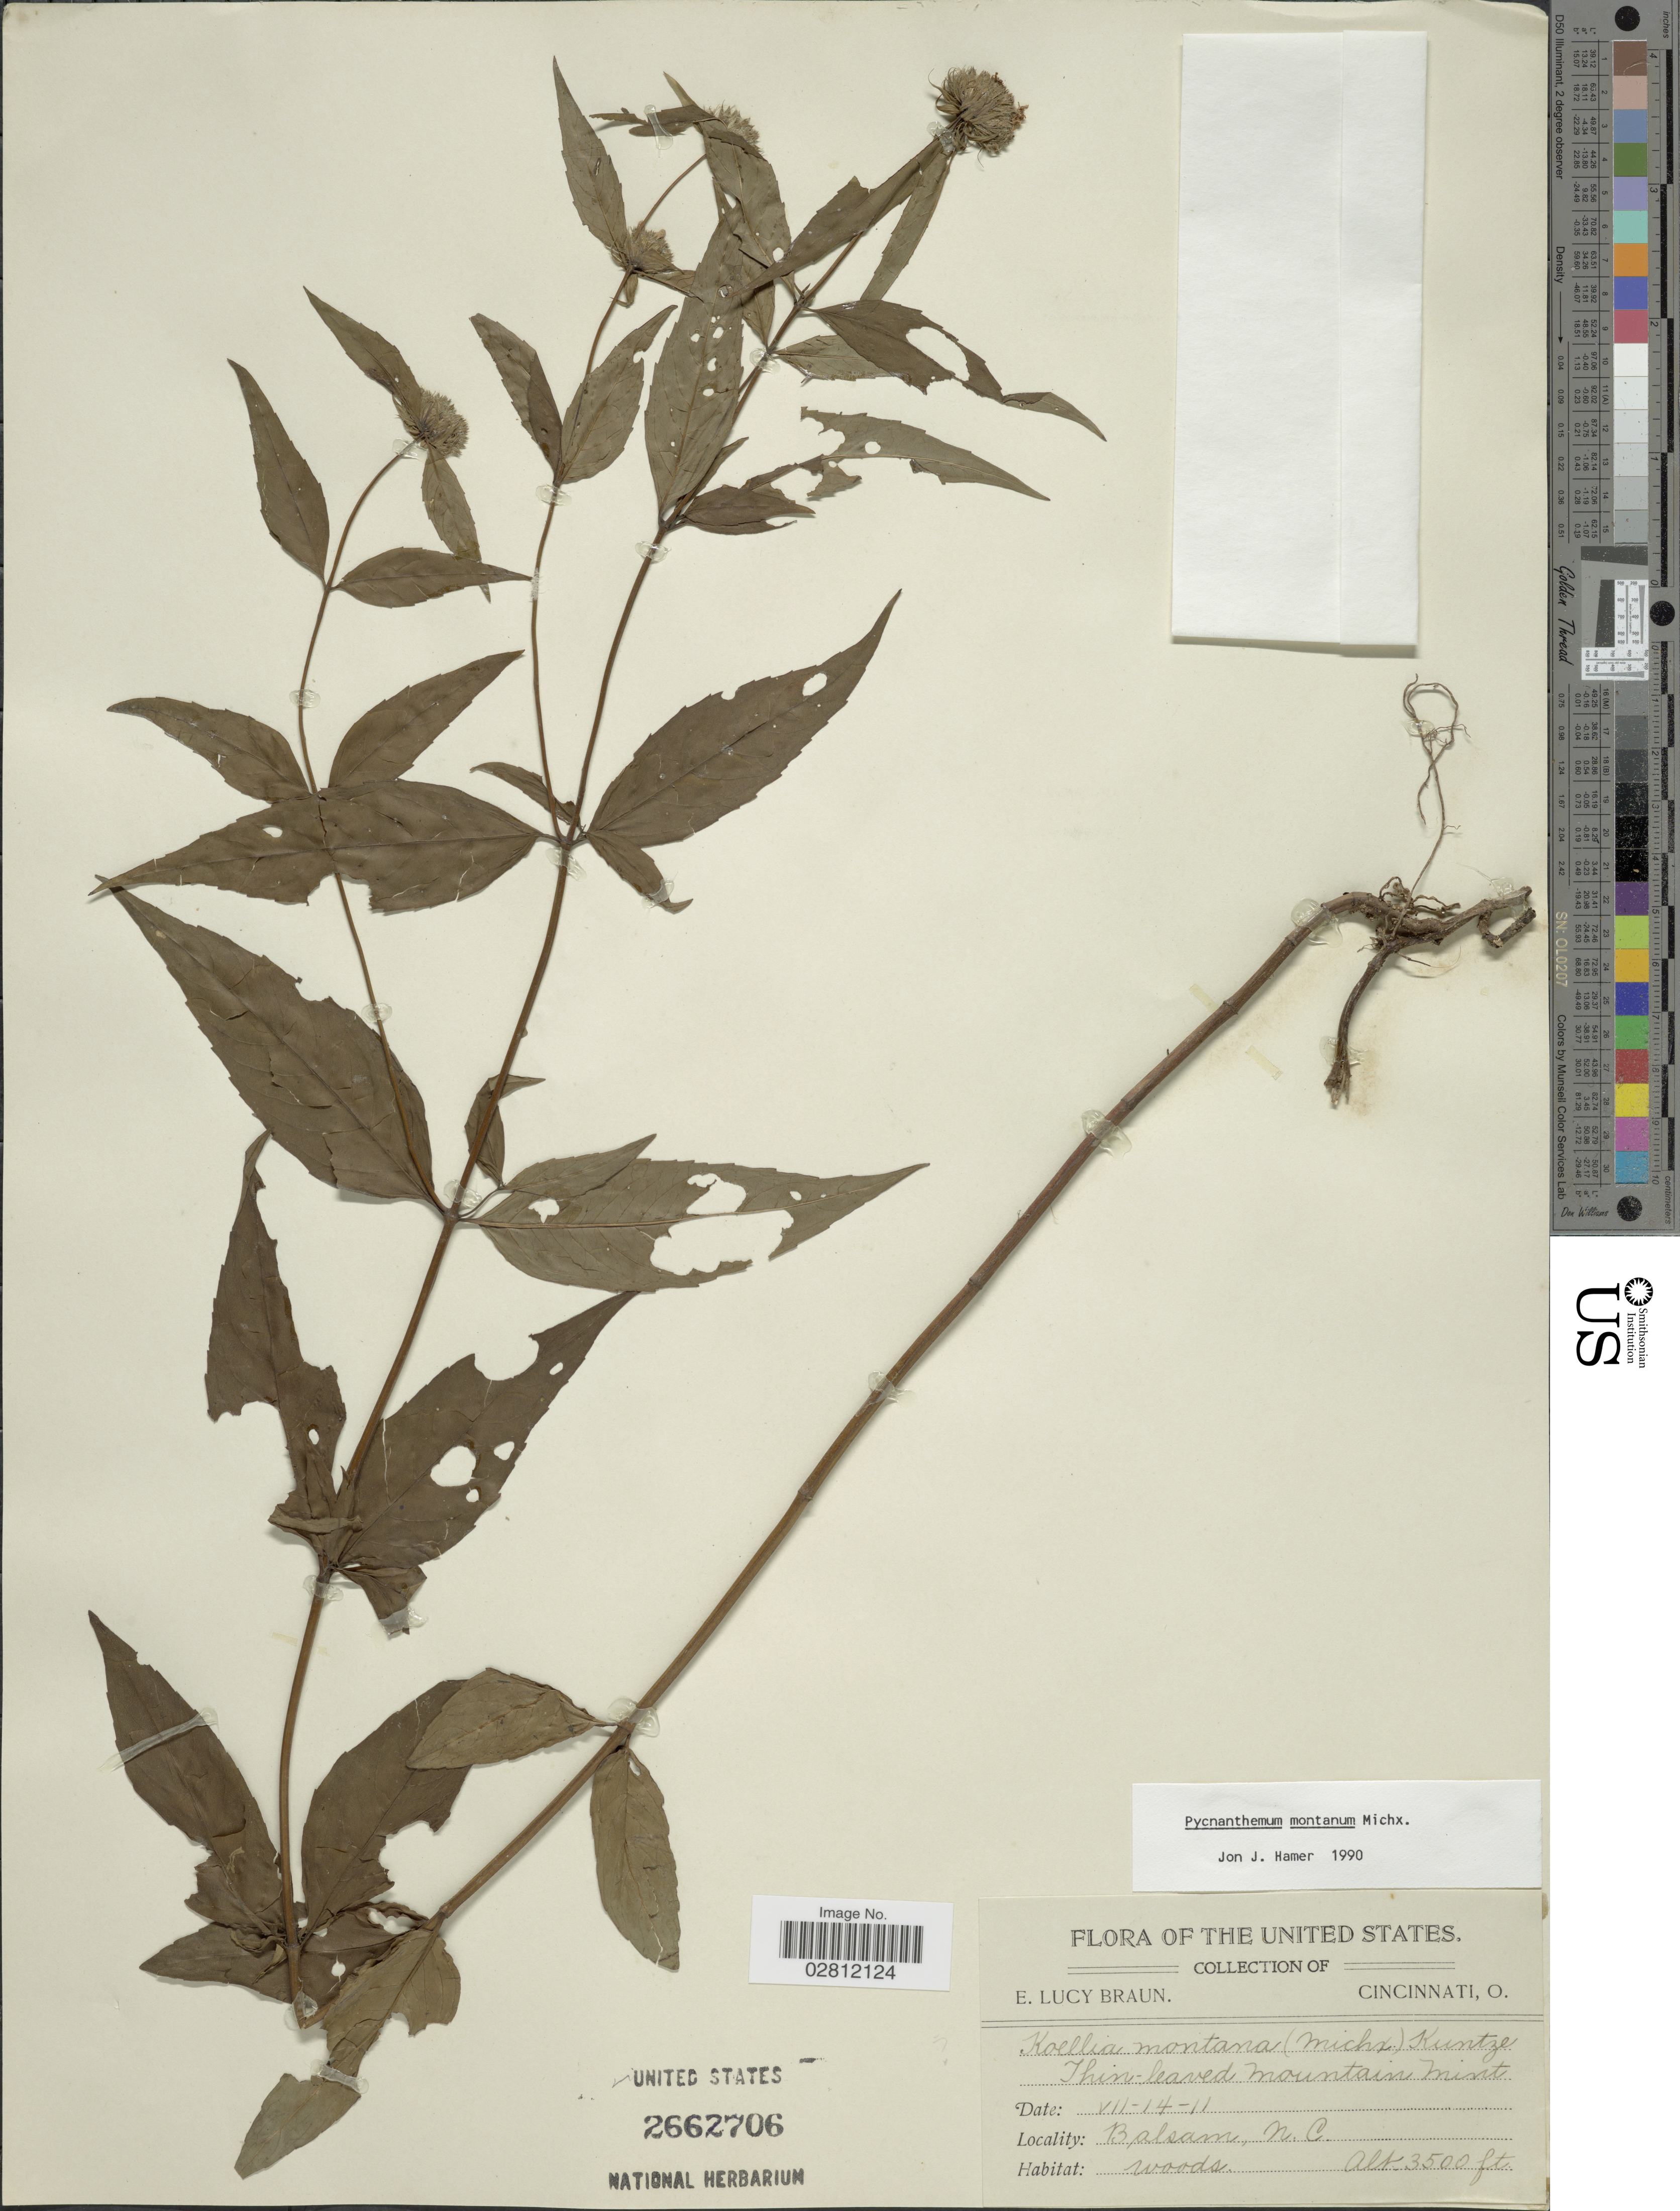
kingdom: Plantae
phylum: Tracheophyta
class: Magnoliopsida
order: Lamiales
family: Lamiaceae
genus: Pycnanthemum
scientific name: Pycnanthemum montanum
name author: Michx.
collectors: E. L. Braun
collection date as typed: Transcribed d/m/y: 14/7/11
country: United States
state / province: North Carolina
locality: Balsam.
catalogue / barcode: US 2662706